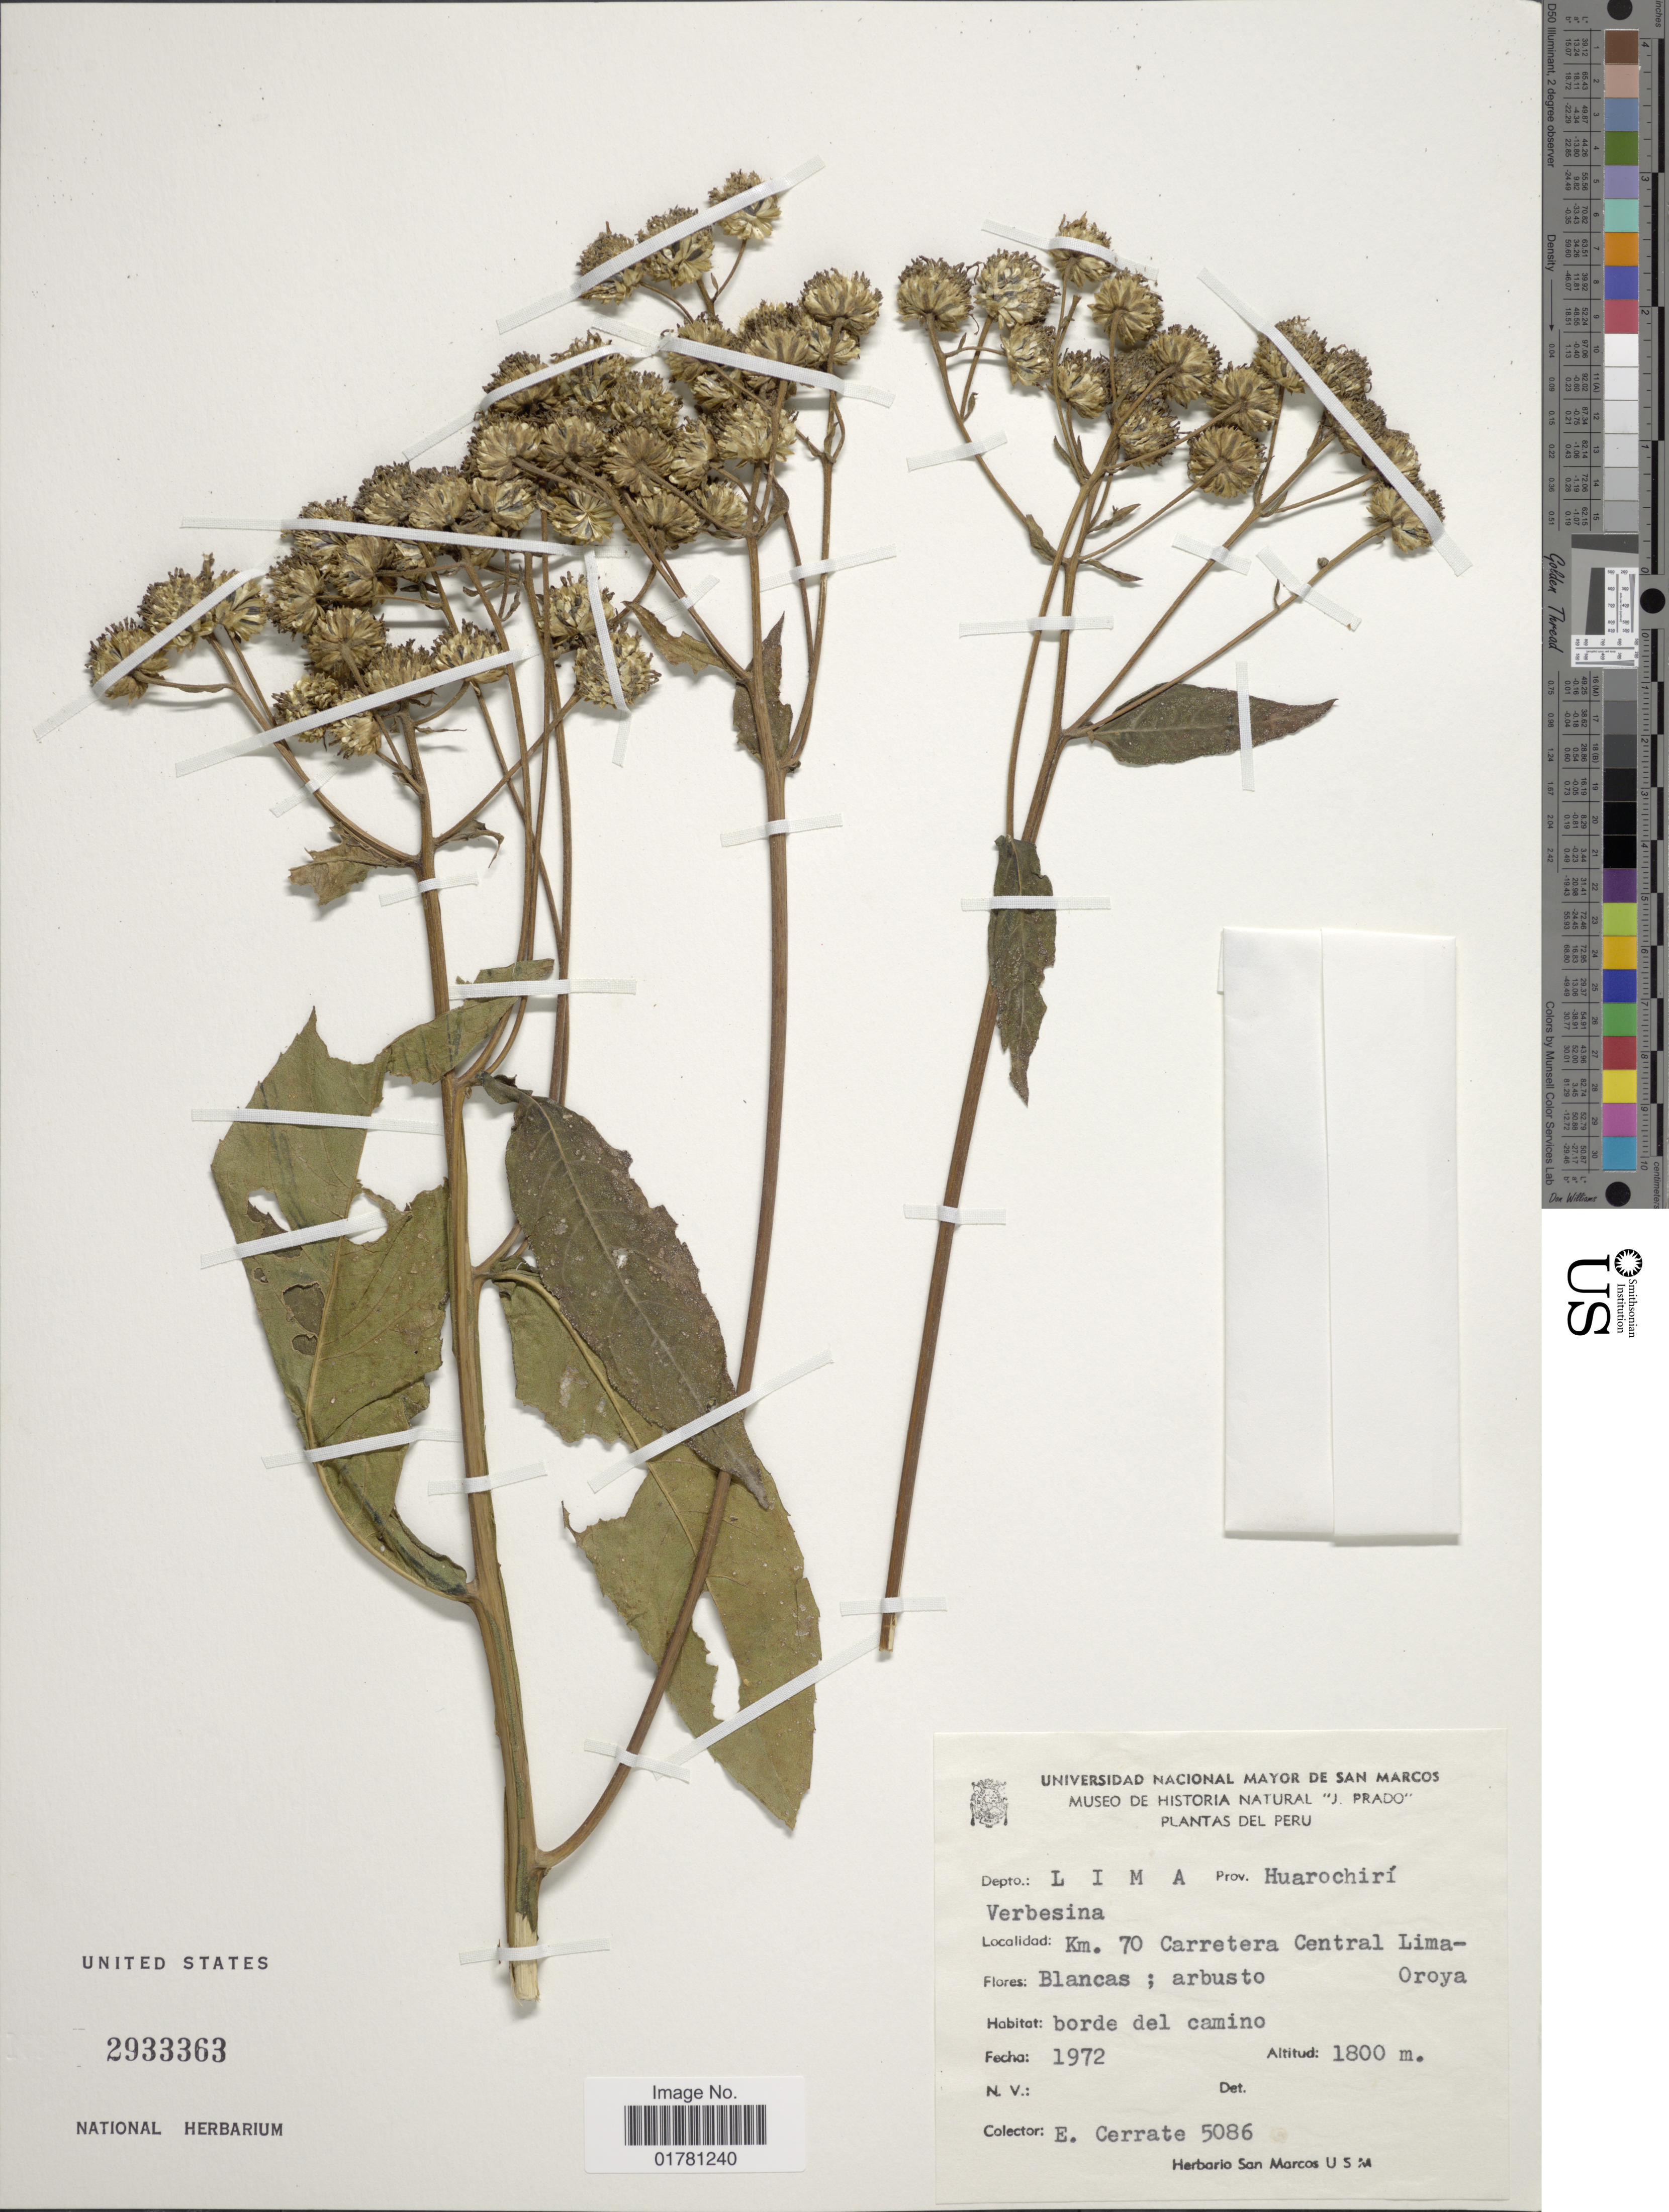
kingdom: Plantae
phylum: Tracheophyta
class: Magnoliopsida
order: Asterales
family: Asteraceae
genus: Verbesina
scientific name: Verbesina saubinetioides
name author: S.F. Blake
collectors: E. Cerrate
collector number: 5086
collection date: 1972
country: Peru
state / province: Lima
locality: Depto Lima, Prov. Huarochirí, Km 70, Carretera Central Lima-Oroya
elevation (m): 1800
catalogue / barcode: US 2933363